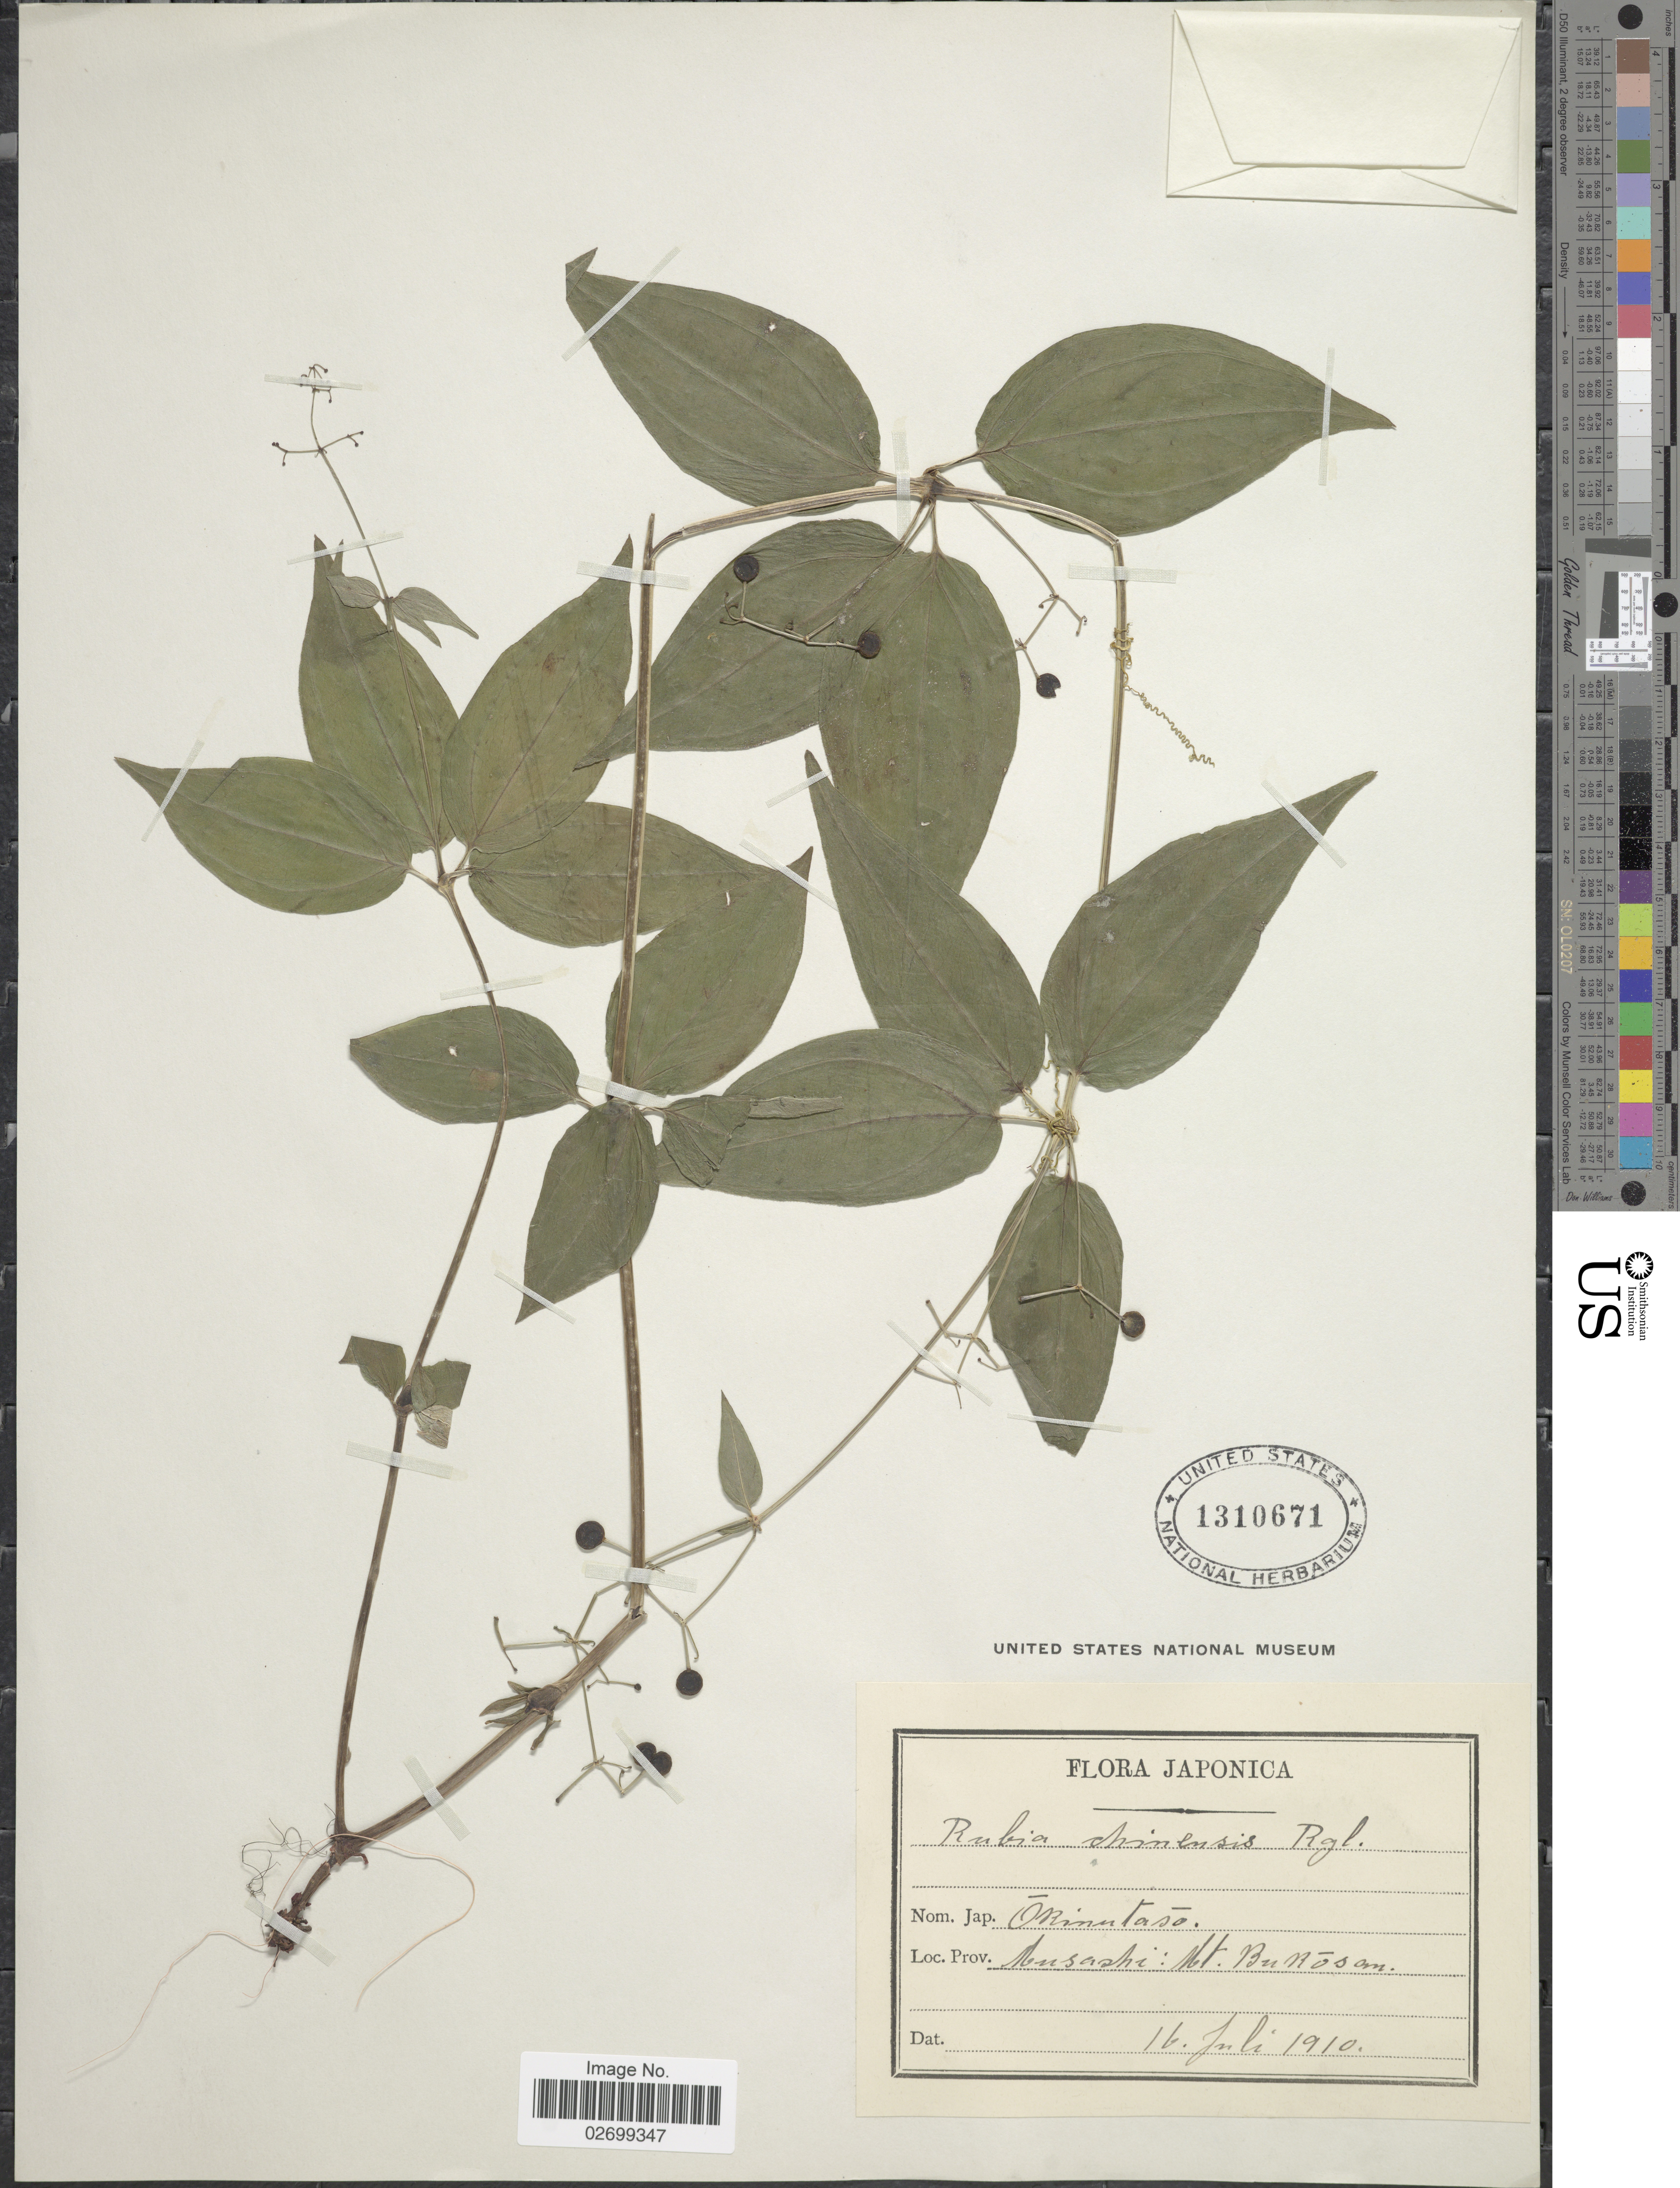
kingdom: Plantae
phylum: Tracheophyta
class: Magnoliopsida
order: Gentianales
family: Rubiaceae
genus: Rubia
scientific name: Rubia chinensis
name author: Regel & Maack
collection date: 1910-07-16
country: Japan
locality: Musashi: Mt. Bukosan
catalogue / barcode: US 1310671